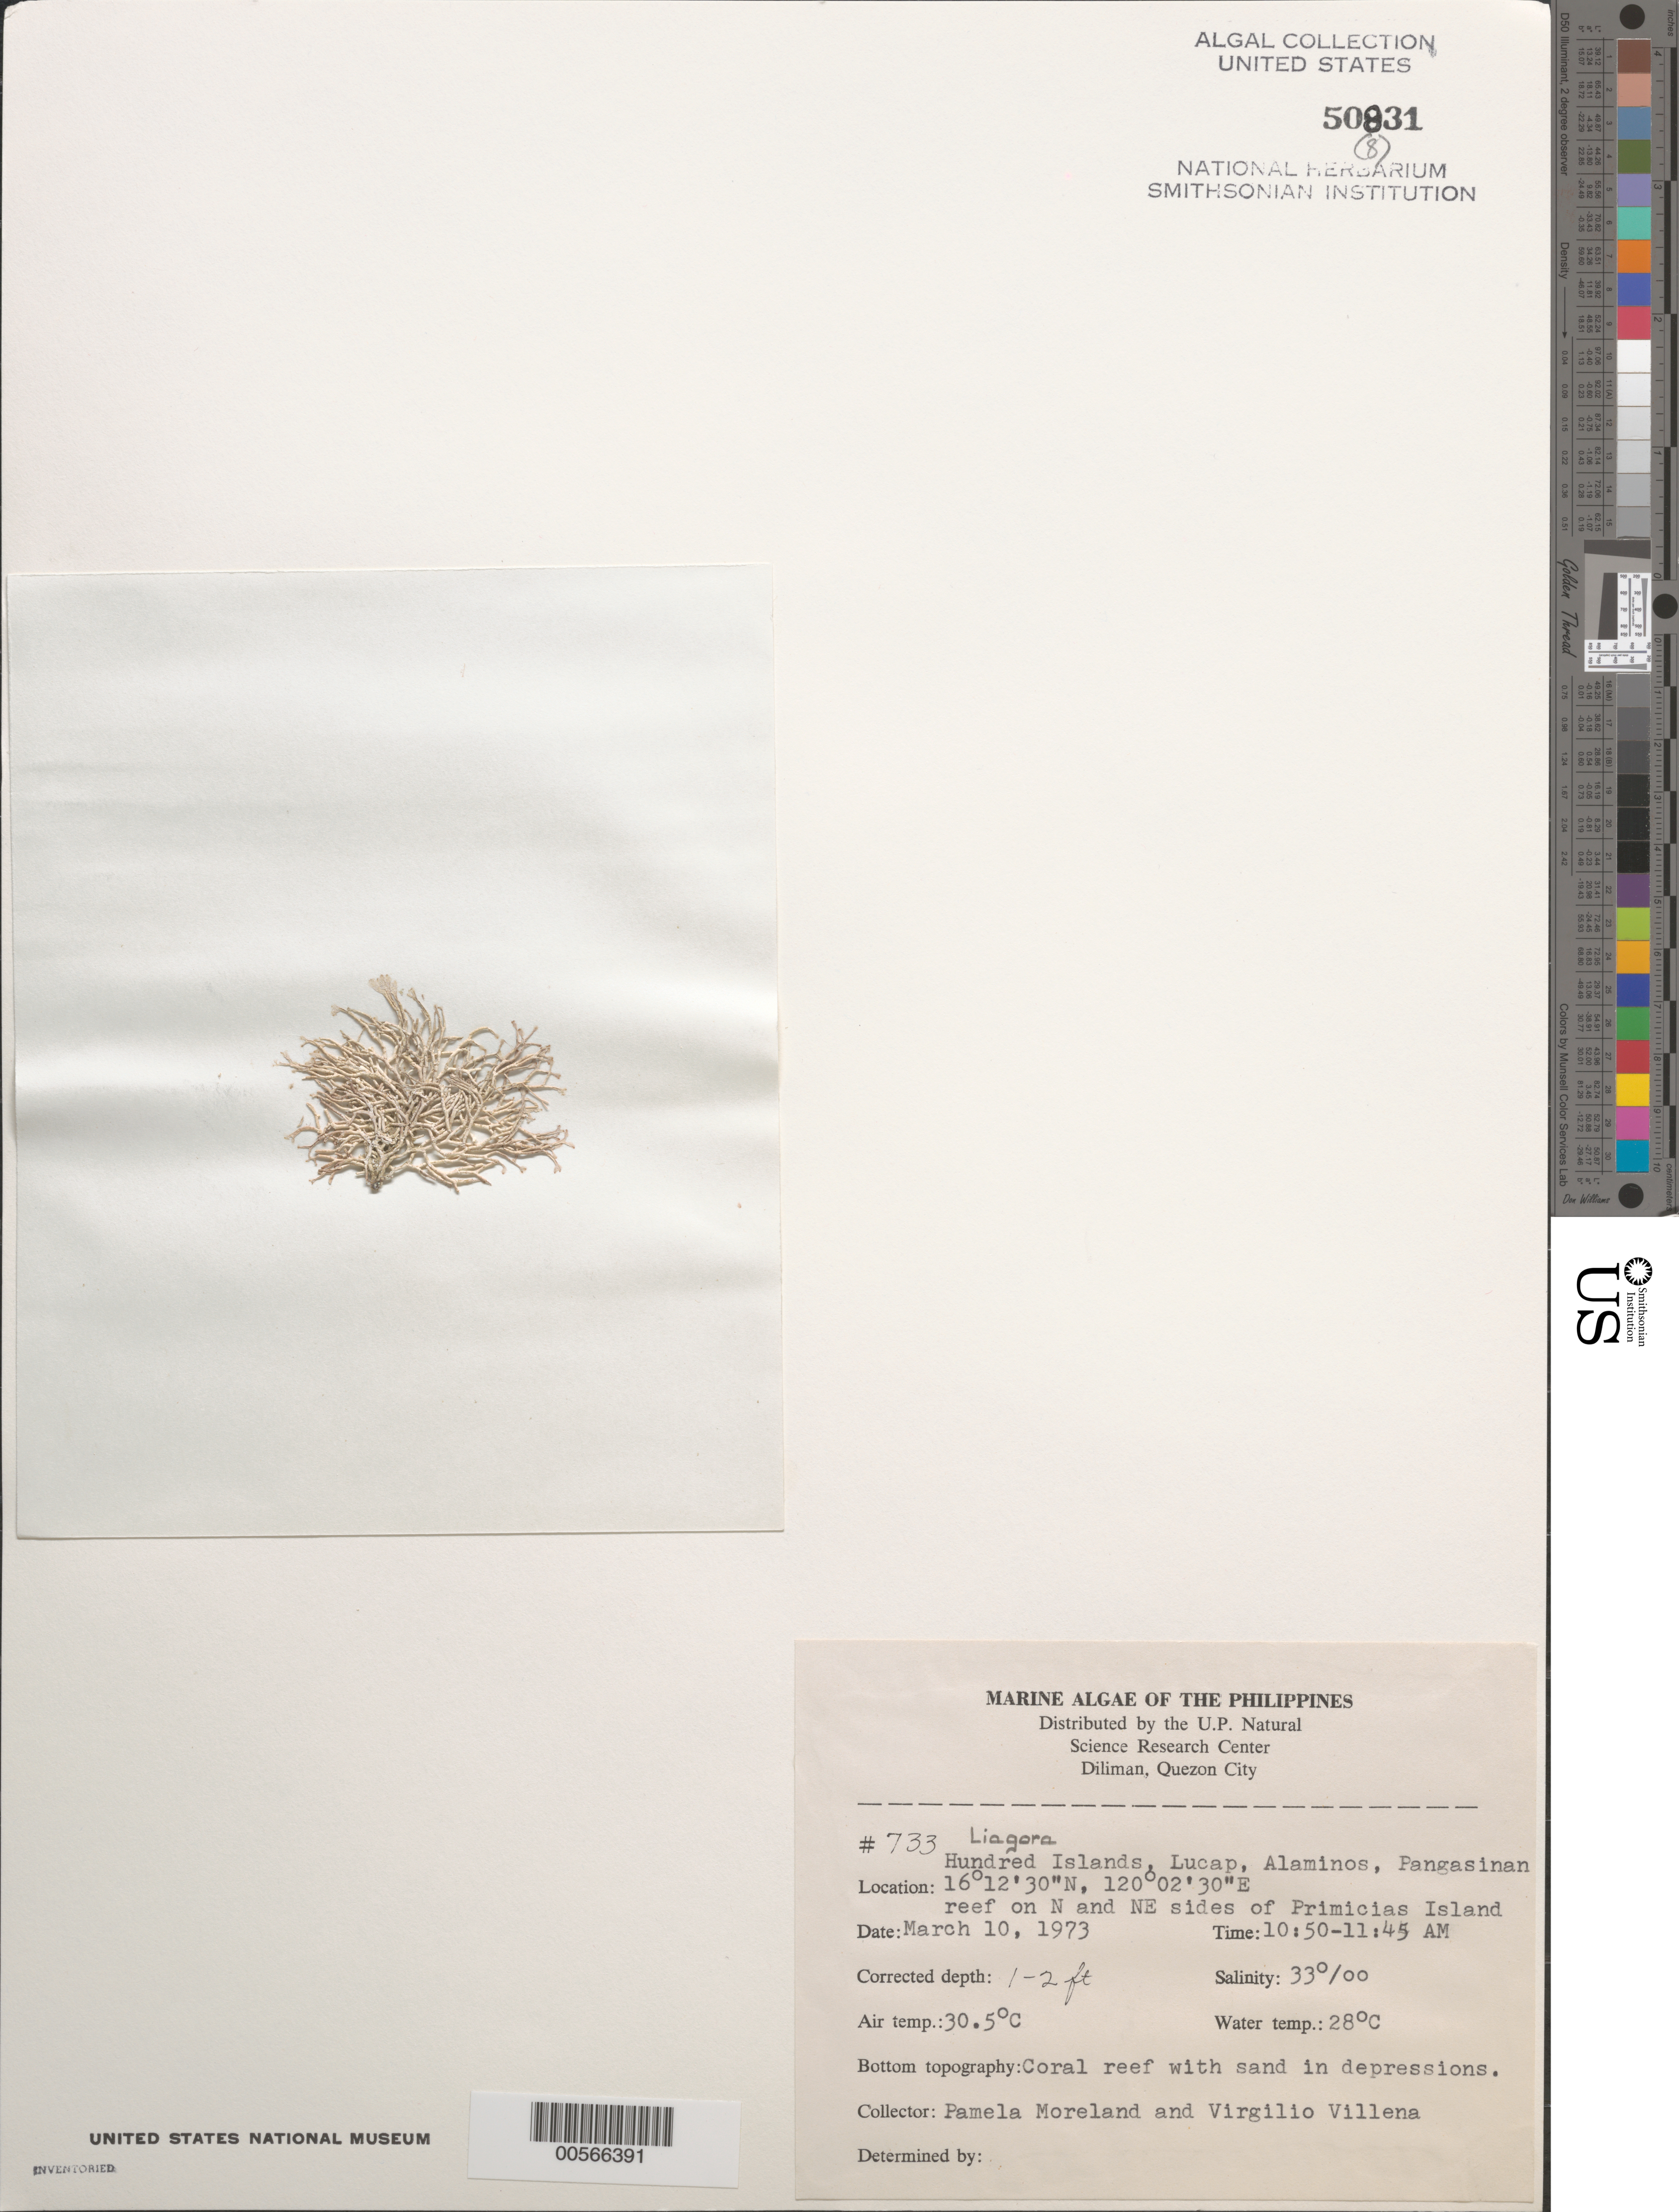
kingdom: Plantae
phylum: Rhodophyta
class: Florideophyceae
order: Nemaliales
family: Liagoraceae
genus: Liagora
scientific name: Liagora sp.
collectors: P. Moreland & V. Villena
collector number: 733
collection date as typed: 10 Mar 1973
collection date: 1973-03-10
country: Philippines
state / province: Ilocos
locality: Primicias island, hundred islands, lucap, alaminos, pangasinan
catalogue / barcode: US 50831